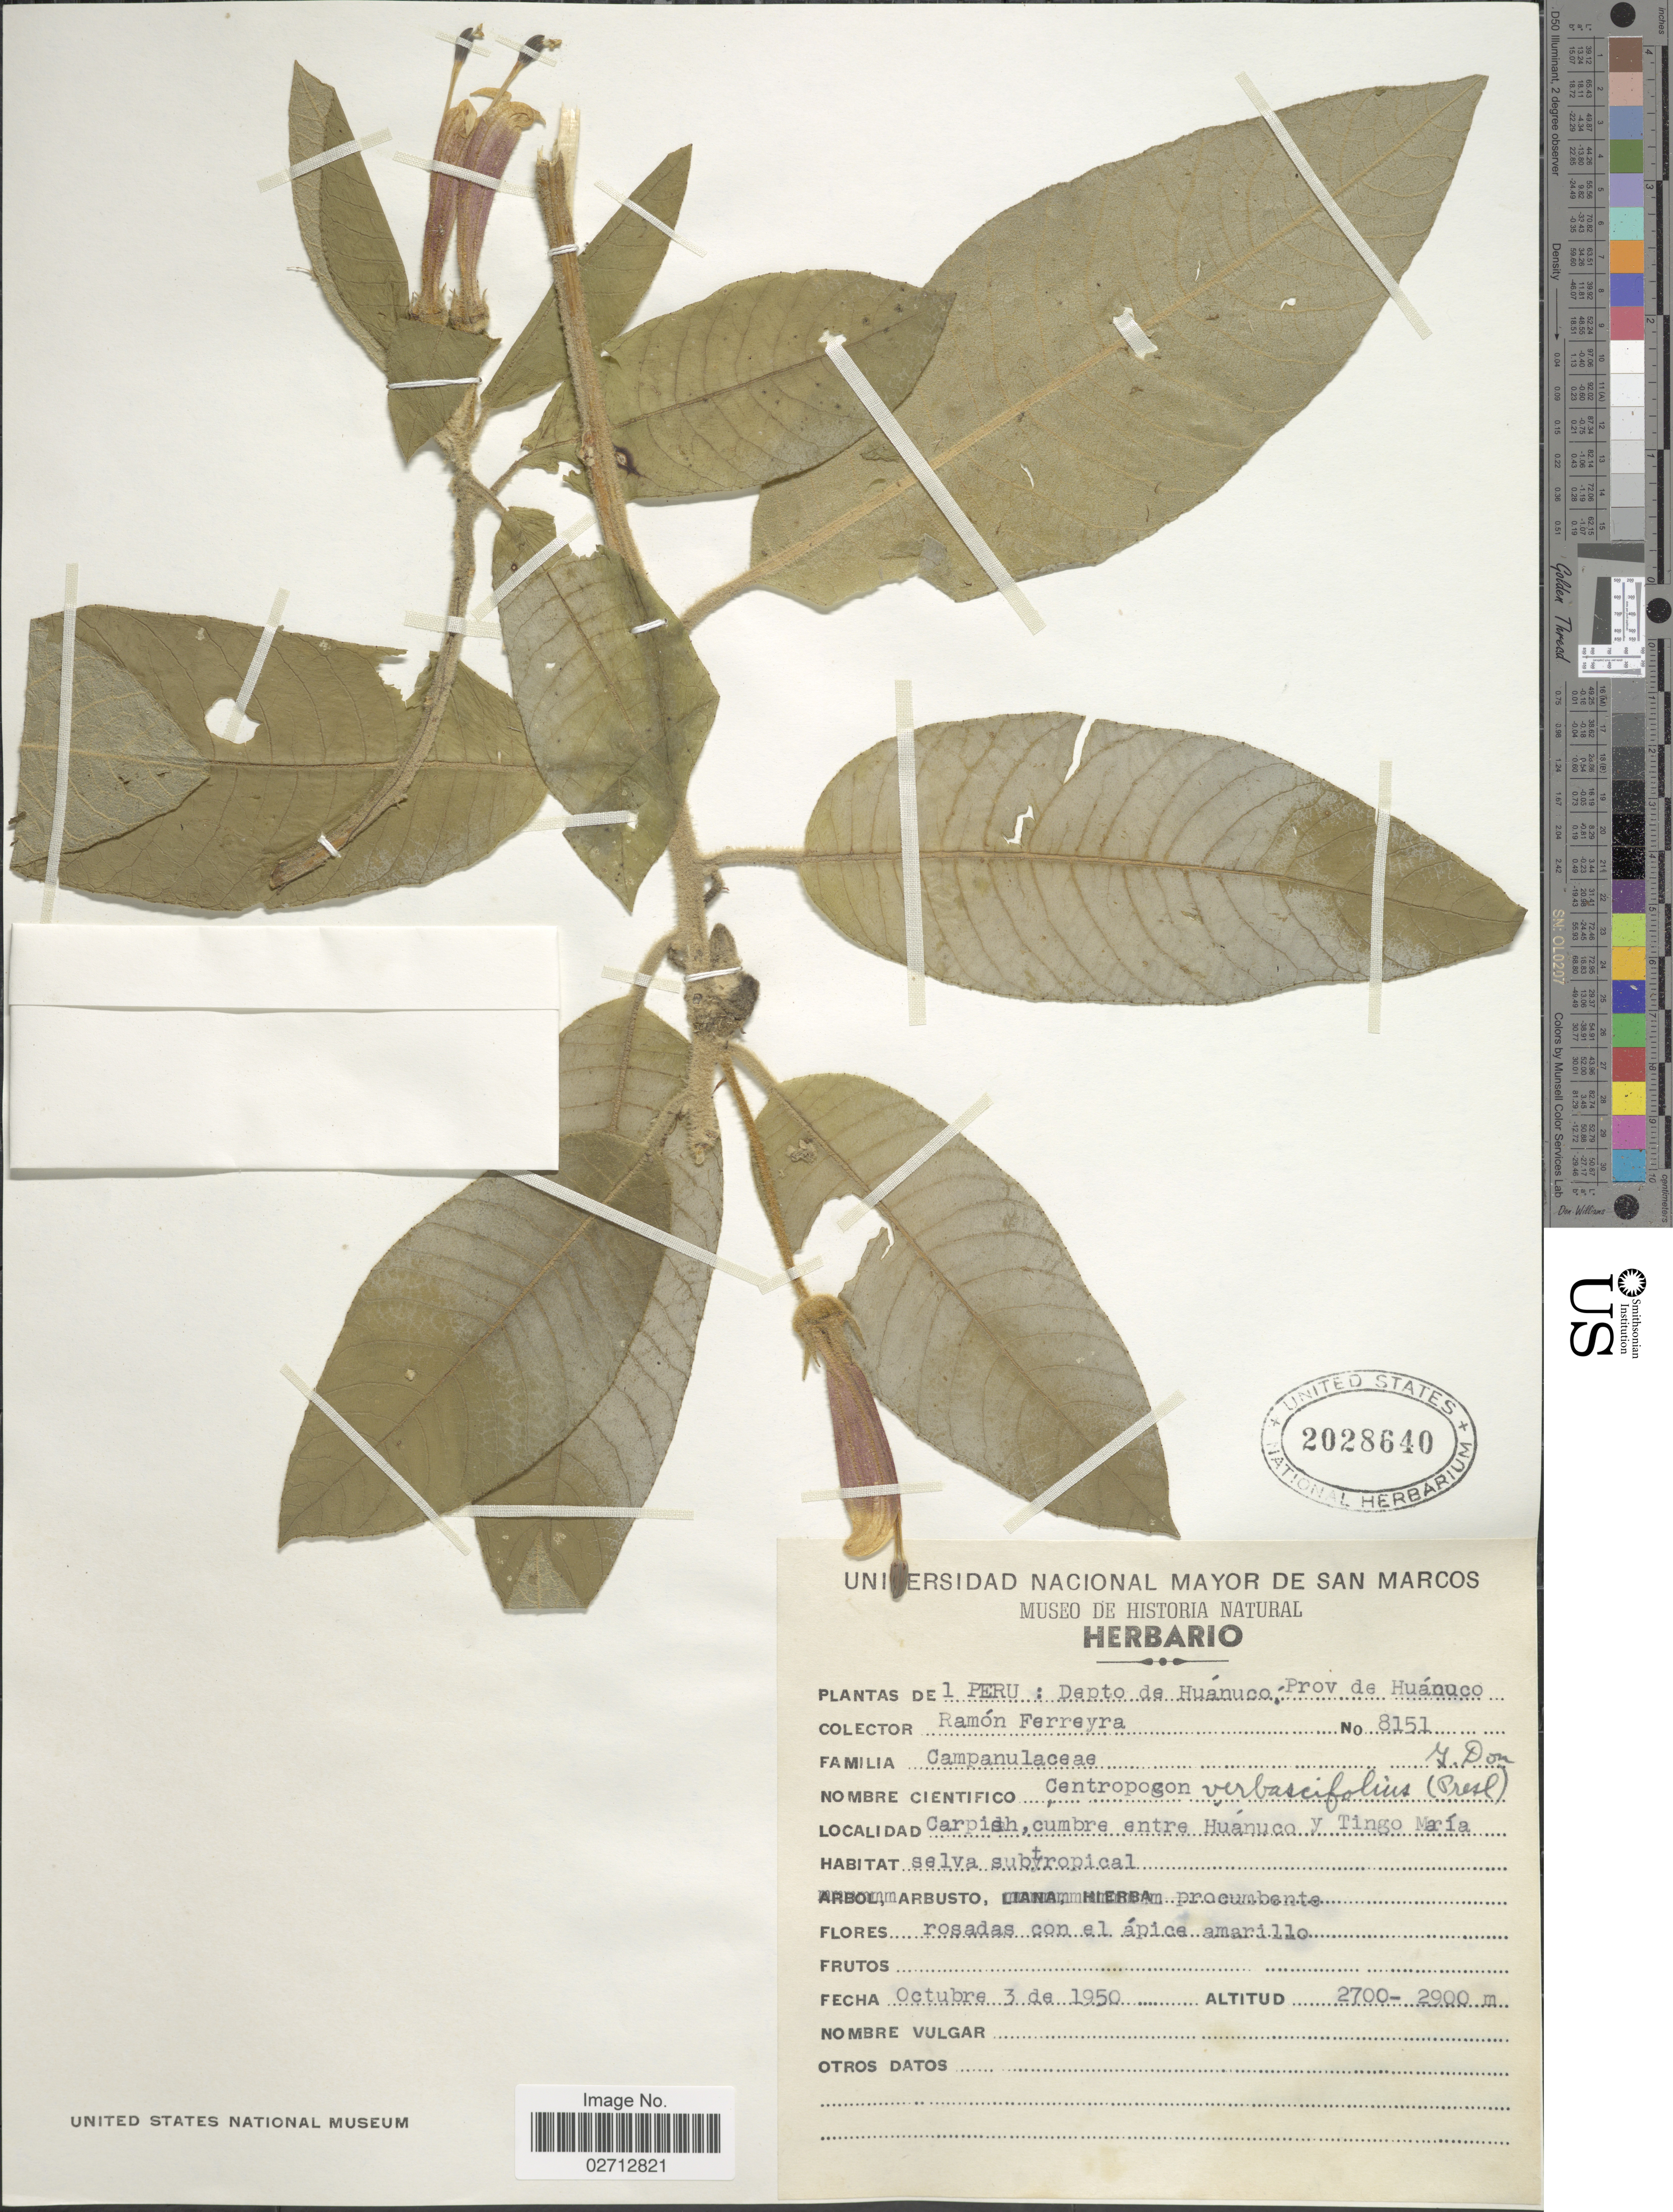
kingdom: Plantae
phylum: Tracheophyta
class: Magnoliopsida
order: Asterales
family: Campanulaceae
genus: Centropogon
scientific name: Centropogon verbascifolius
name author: (C. Presl) Gleason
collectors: R. A. Ferreyra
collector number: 8151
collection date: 1950-10-03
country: Peru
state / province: Huánuco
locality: Prov. de Huanuco. Carpish, cumbre entre Huanuco y Tingo Maria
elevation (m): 2700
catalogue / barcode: US 2028640